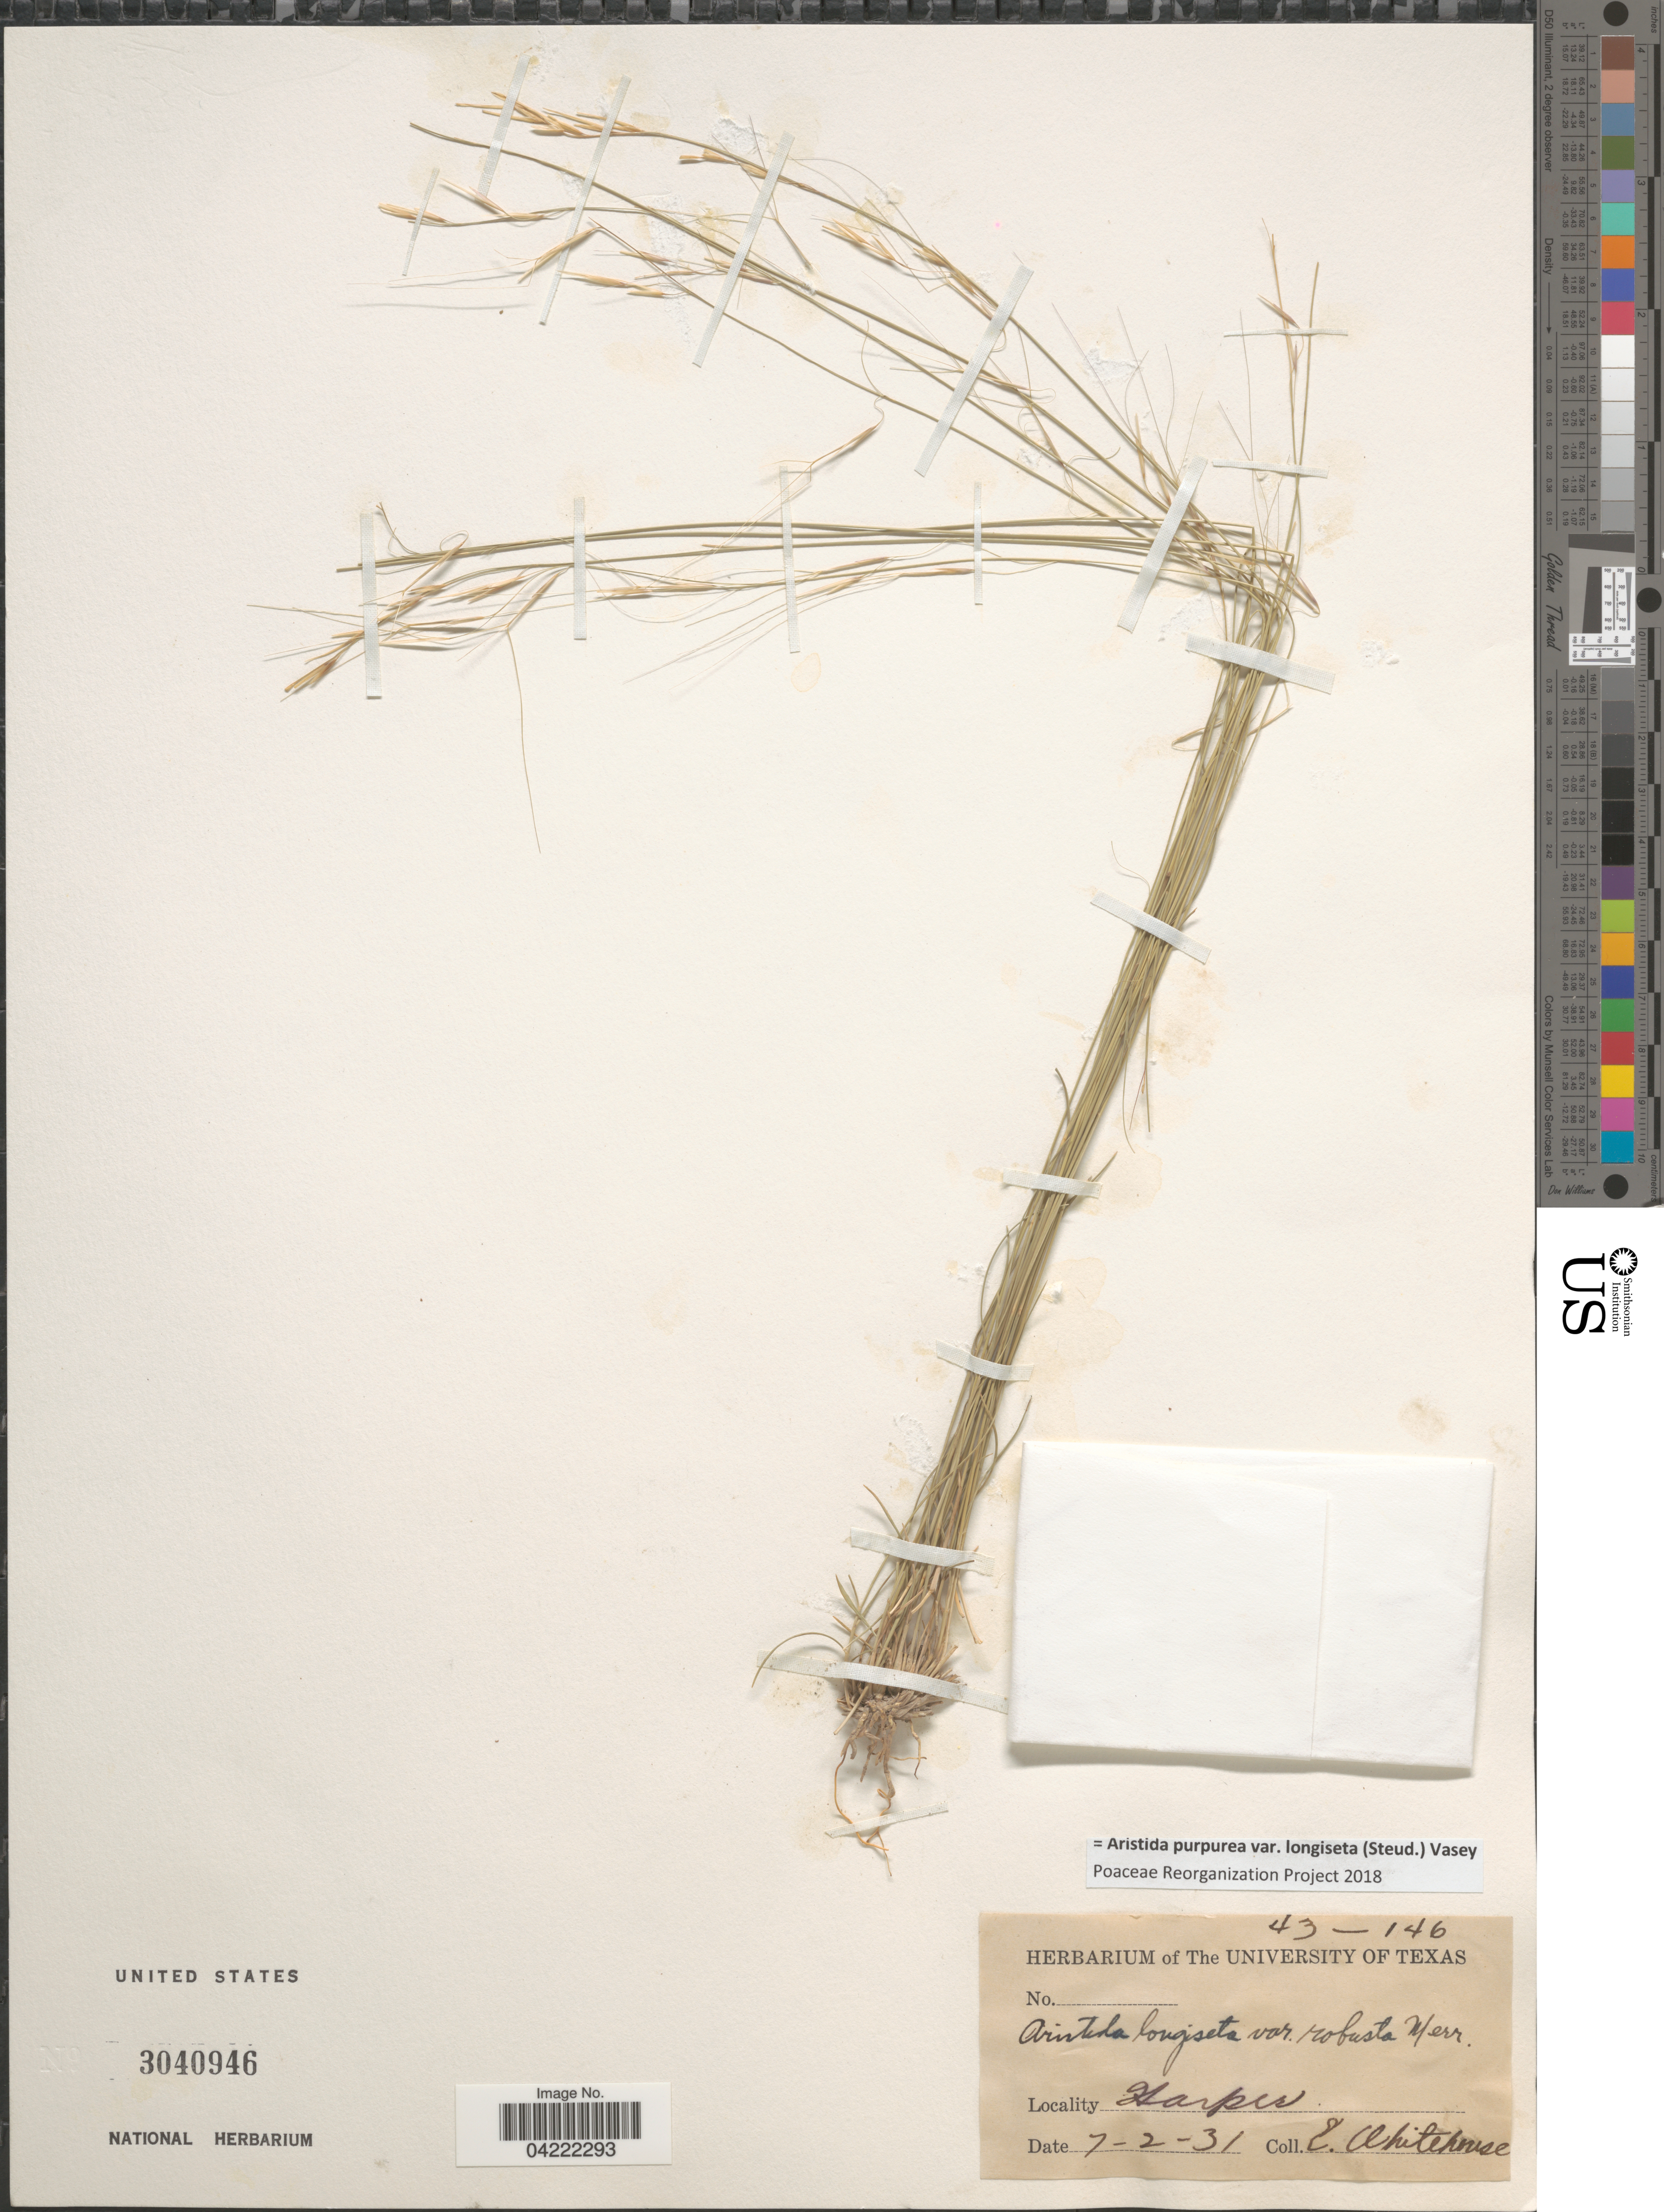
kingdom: Plantae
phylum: Tracheophyta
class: Liliopsida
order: Poales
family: Poaceae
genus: Aristida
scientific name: Aristida purpurea var. longiseta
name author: (Steud.) Vasey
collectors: E. Whitehouse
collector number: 43-146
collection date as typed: Transcribed d/m/y: 2/7/31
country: United States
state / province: Texas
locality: Harper.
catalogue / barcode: US 3040946